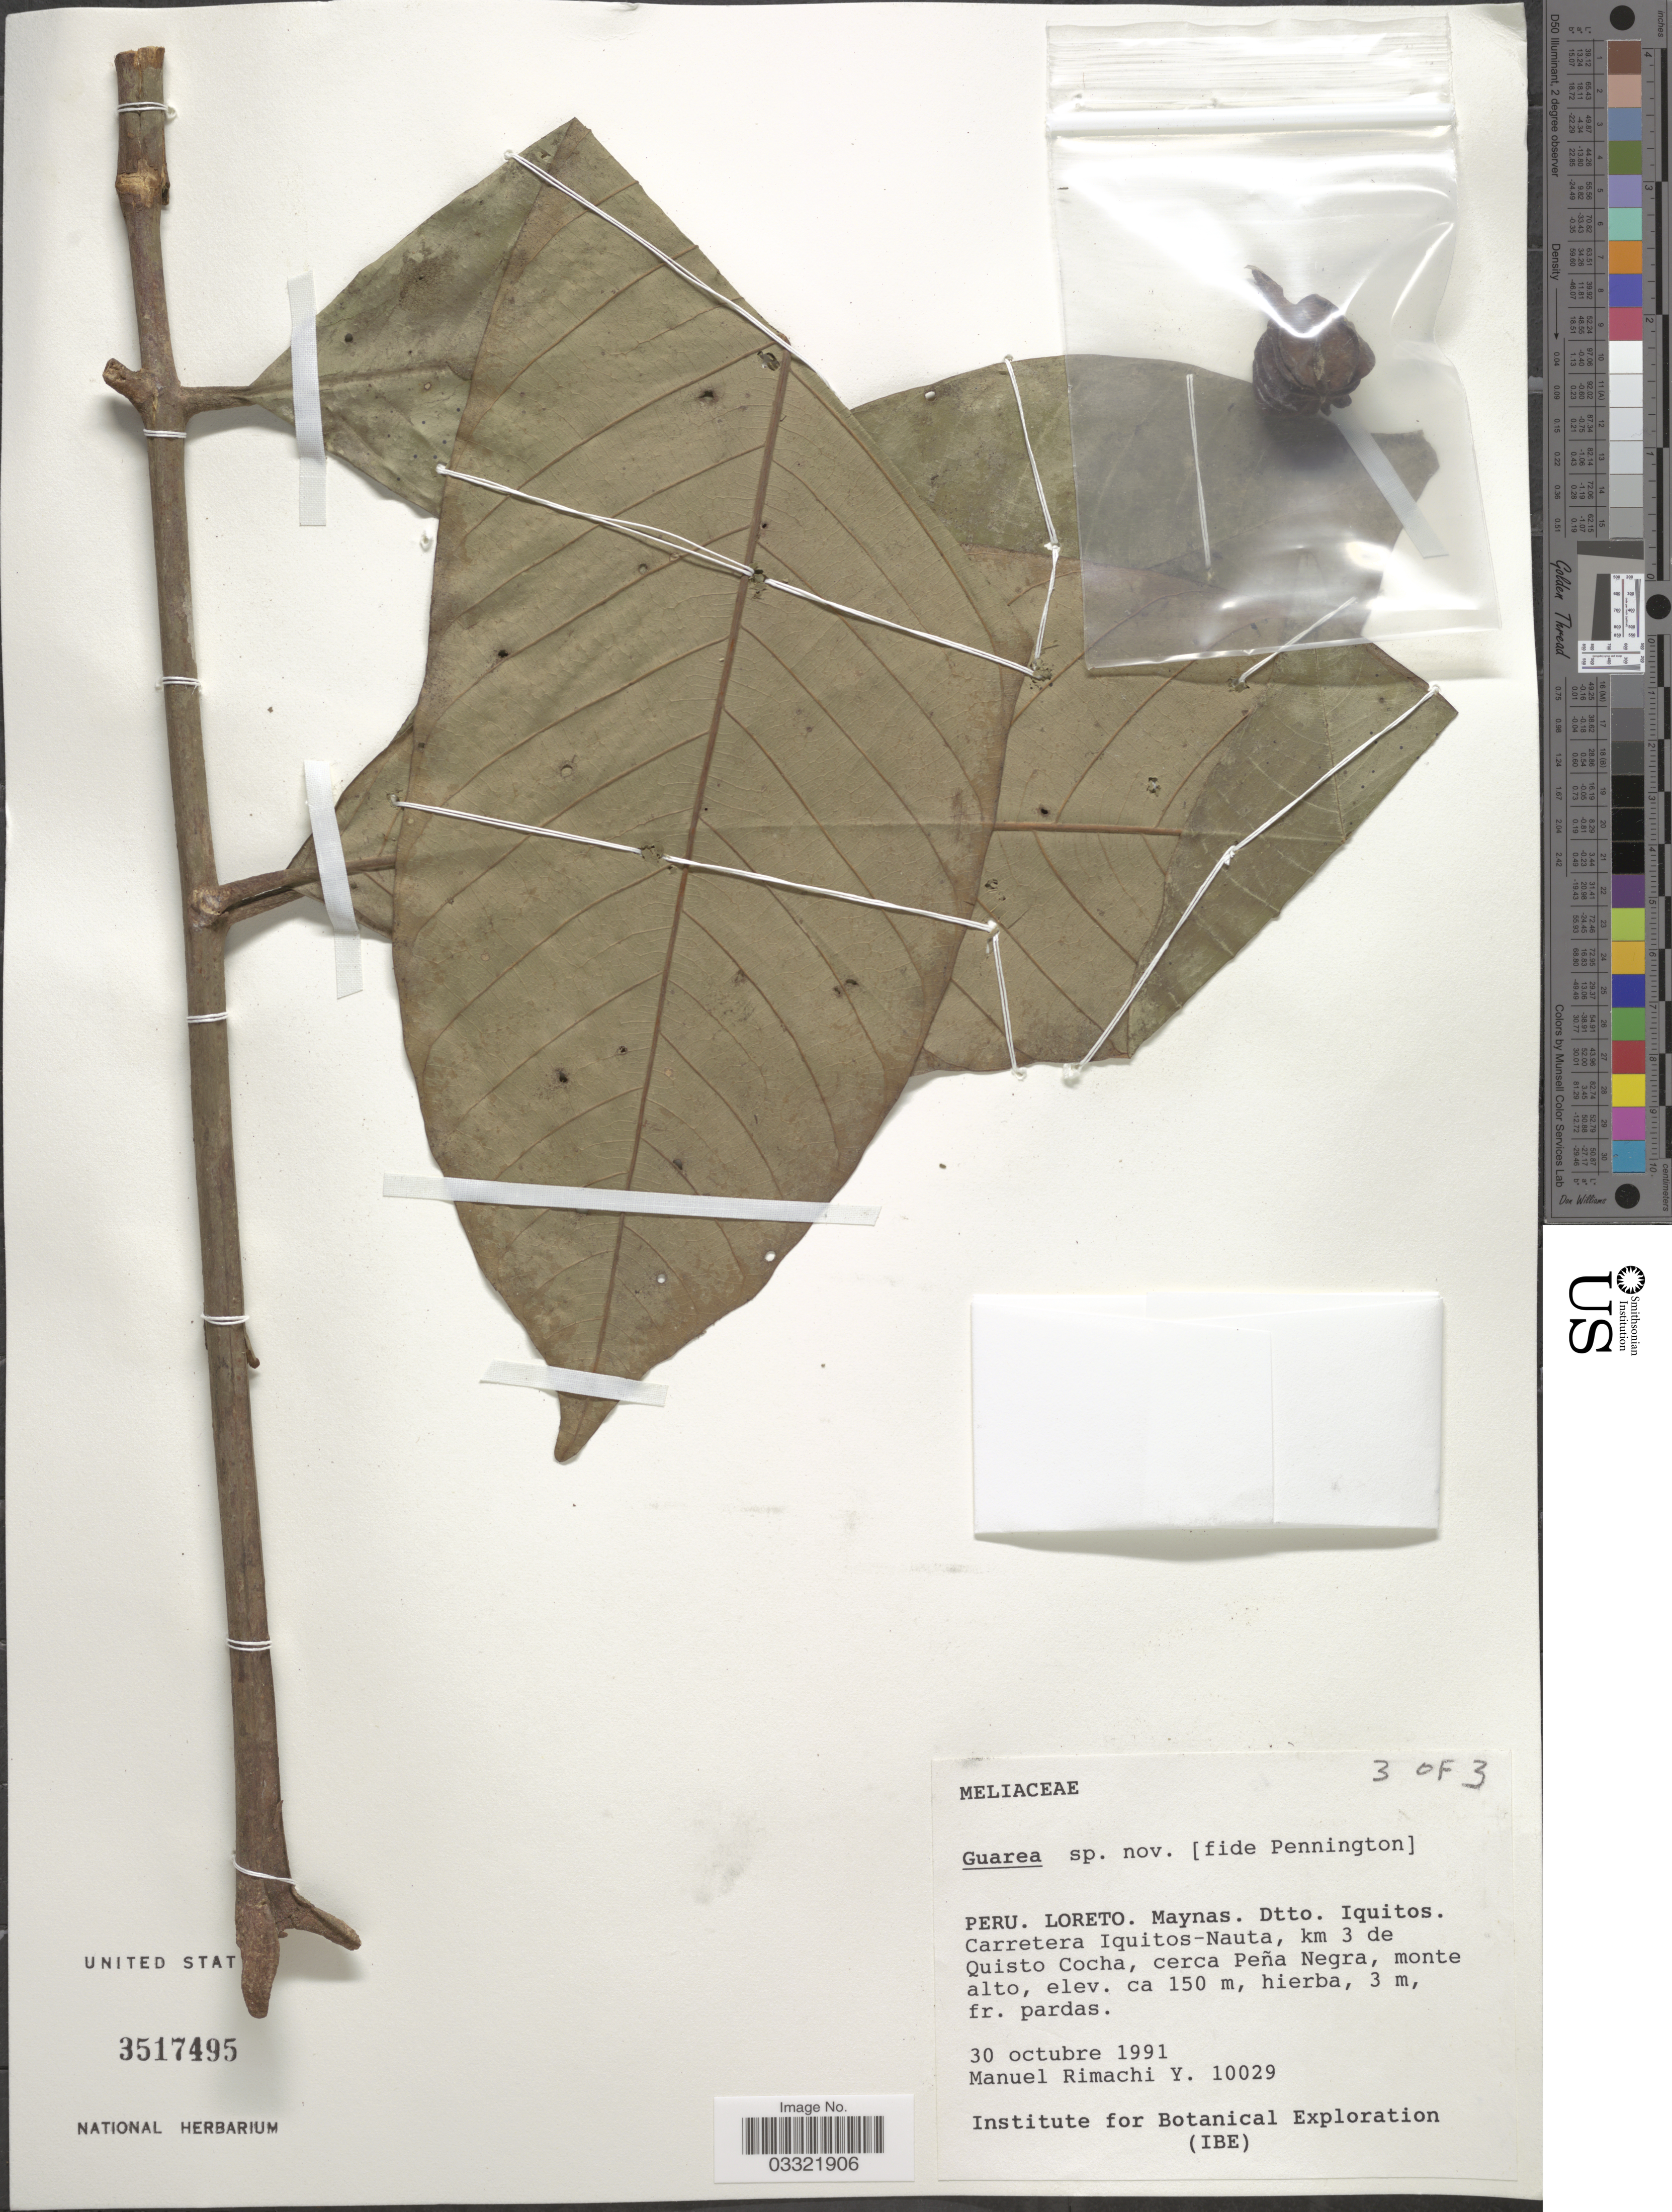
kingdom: Plantae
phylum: Tracheophyta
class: Magnoliopsida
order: Sapindales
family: Meliaceae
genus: Guarea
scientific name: Guarea sp.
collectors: M. Rimachi Y.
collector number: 10029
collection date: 1991-10-30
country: Peru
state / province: Loreto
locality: Maynas. Dtto. Iquitos. Carretera Iquitos-Nauta, km 3 de Quisto Cocha, cerca Peña Negra.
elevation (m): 150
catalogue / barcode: US 3517495